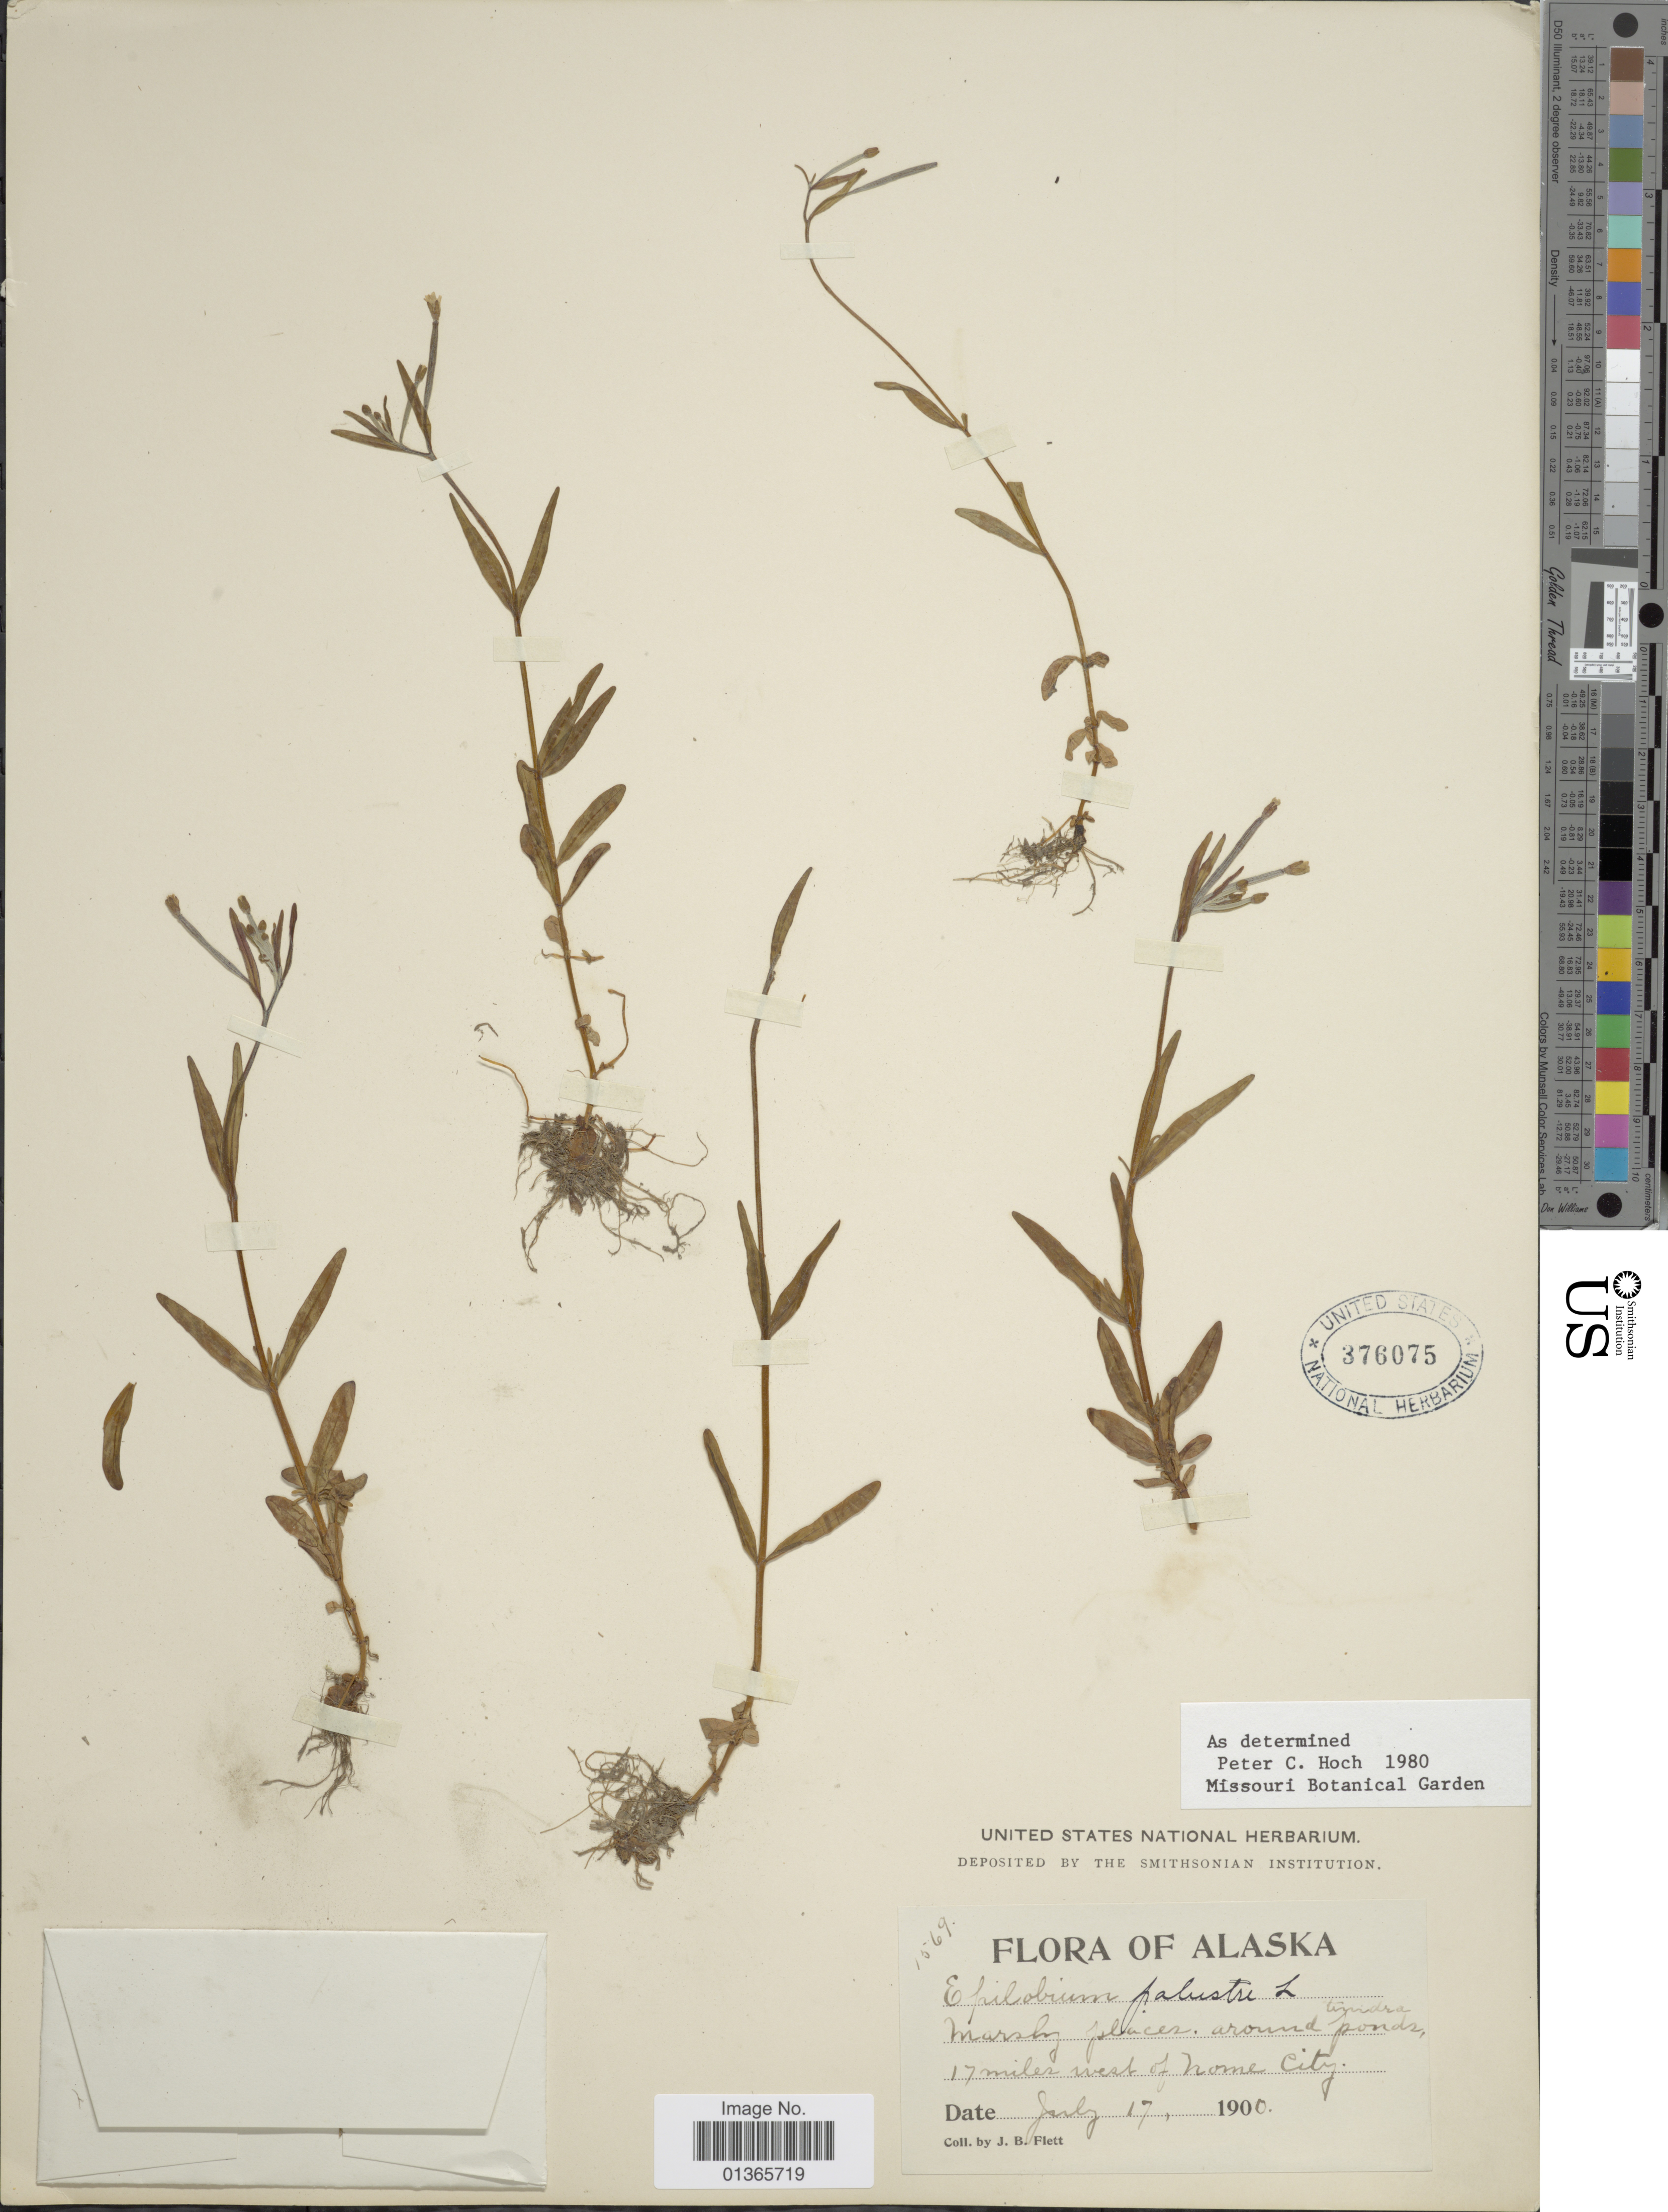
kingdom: Plantae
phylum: Tracheophyta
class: Magnoliopsida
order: Myrtales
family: Onagraceae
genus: Epilobium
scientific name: Epilobium palustre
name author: L.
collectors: J. Flett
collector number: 1569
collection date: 1900-07-17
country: United States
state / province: Alaska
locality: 17 miles west of Nome City.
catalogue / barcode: US 376075